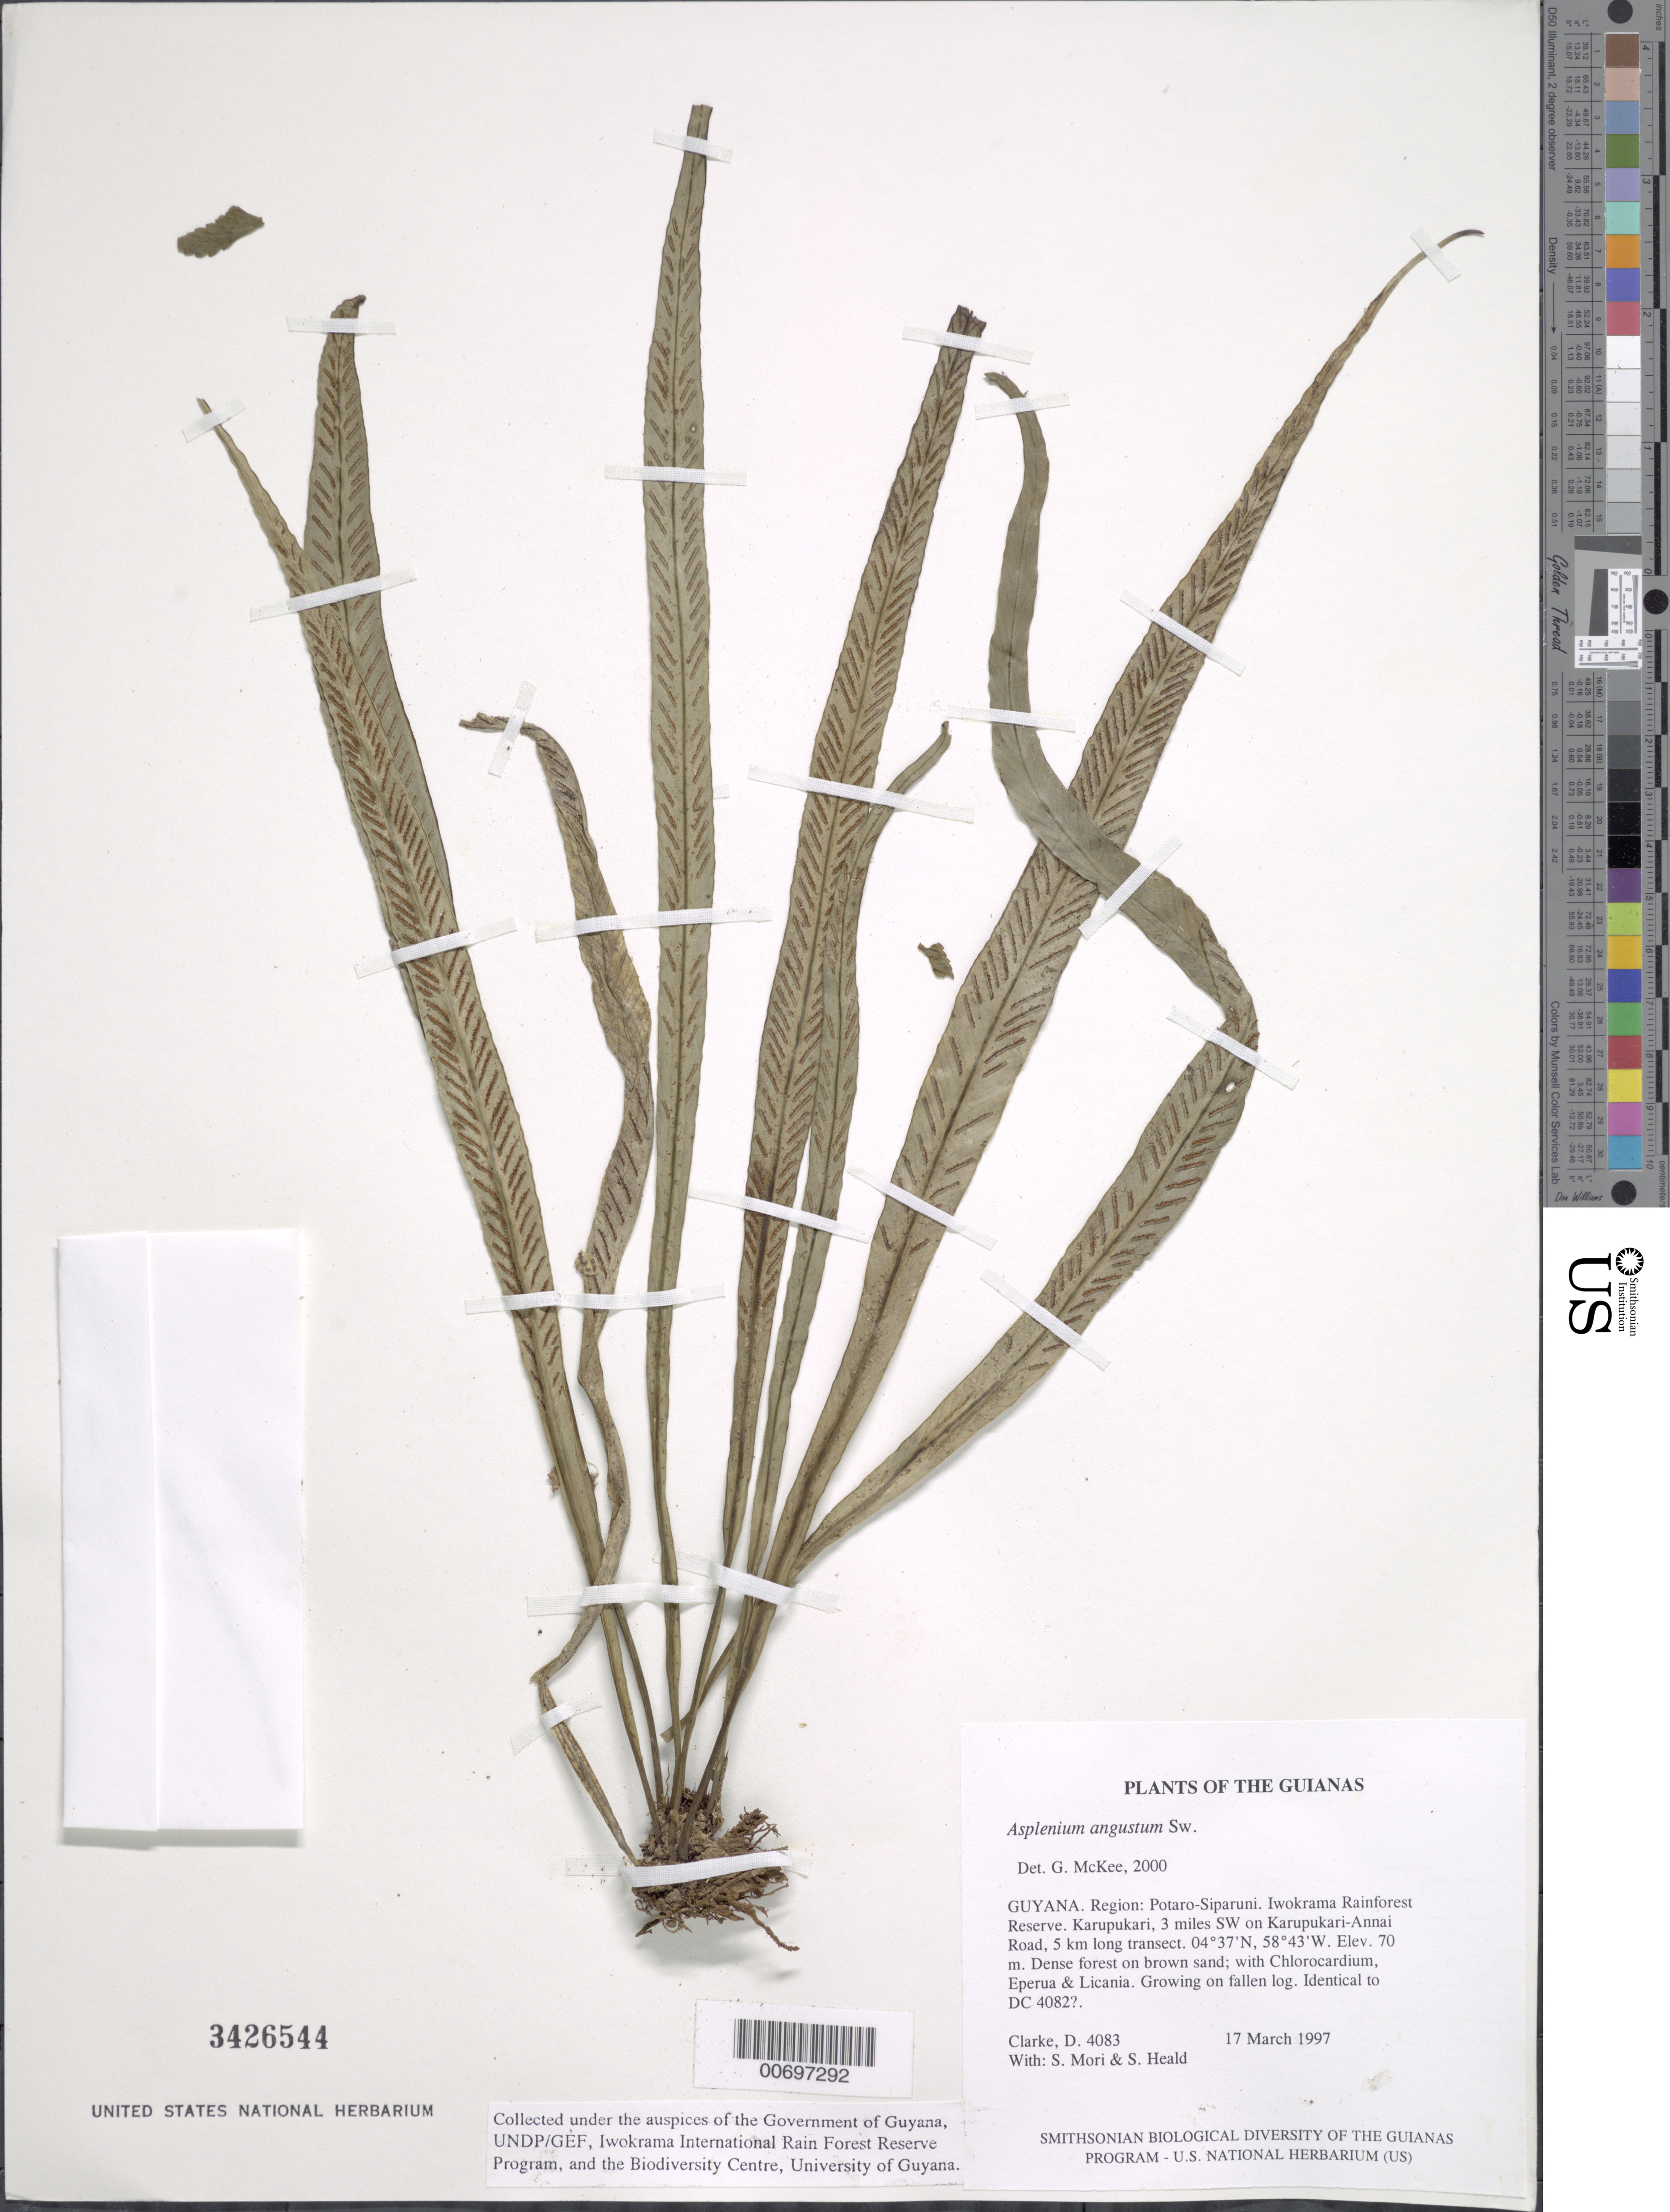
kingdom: Plantae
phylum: Tracheophyta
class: Polypodiopsida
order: Polypodiales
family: Aspleniaceae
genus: Asplenium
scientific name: Asplenium angustum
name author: Sw.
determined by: McKee, G. S., (US), NMNH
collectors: H. D. Clarke, S. Mori & S. Heald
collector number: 4083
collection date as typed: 17 March 1997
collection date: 1997-03-17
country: Guyana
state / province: Potaro-Siparuni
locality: Iwokrama Rainforest Reserve. Karupukari, 3 miles SW on Karupukari-Annai Road, 5 km long transect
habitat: Dense forest on brown sand; with Chlorocardium, Eperua & Licania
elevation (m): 70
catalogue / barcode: US 3426544